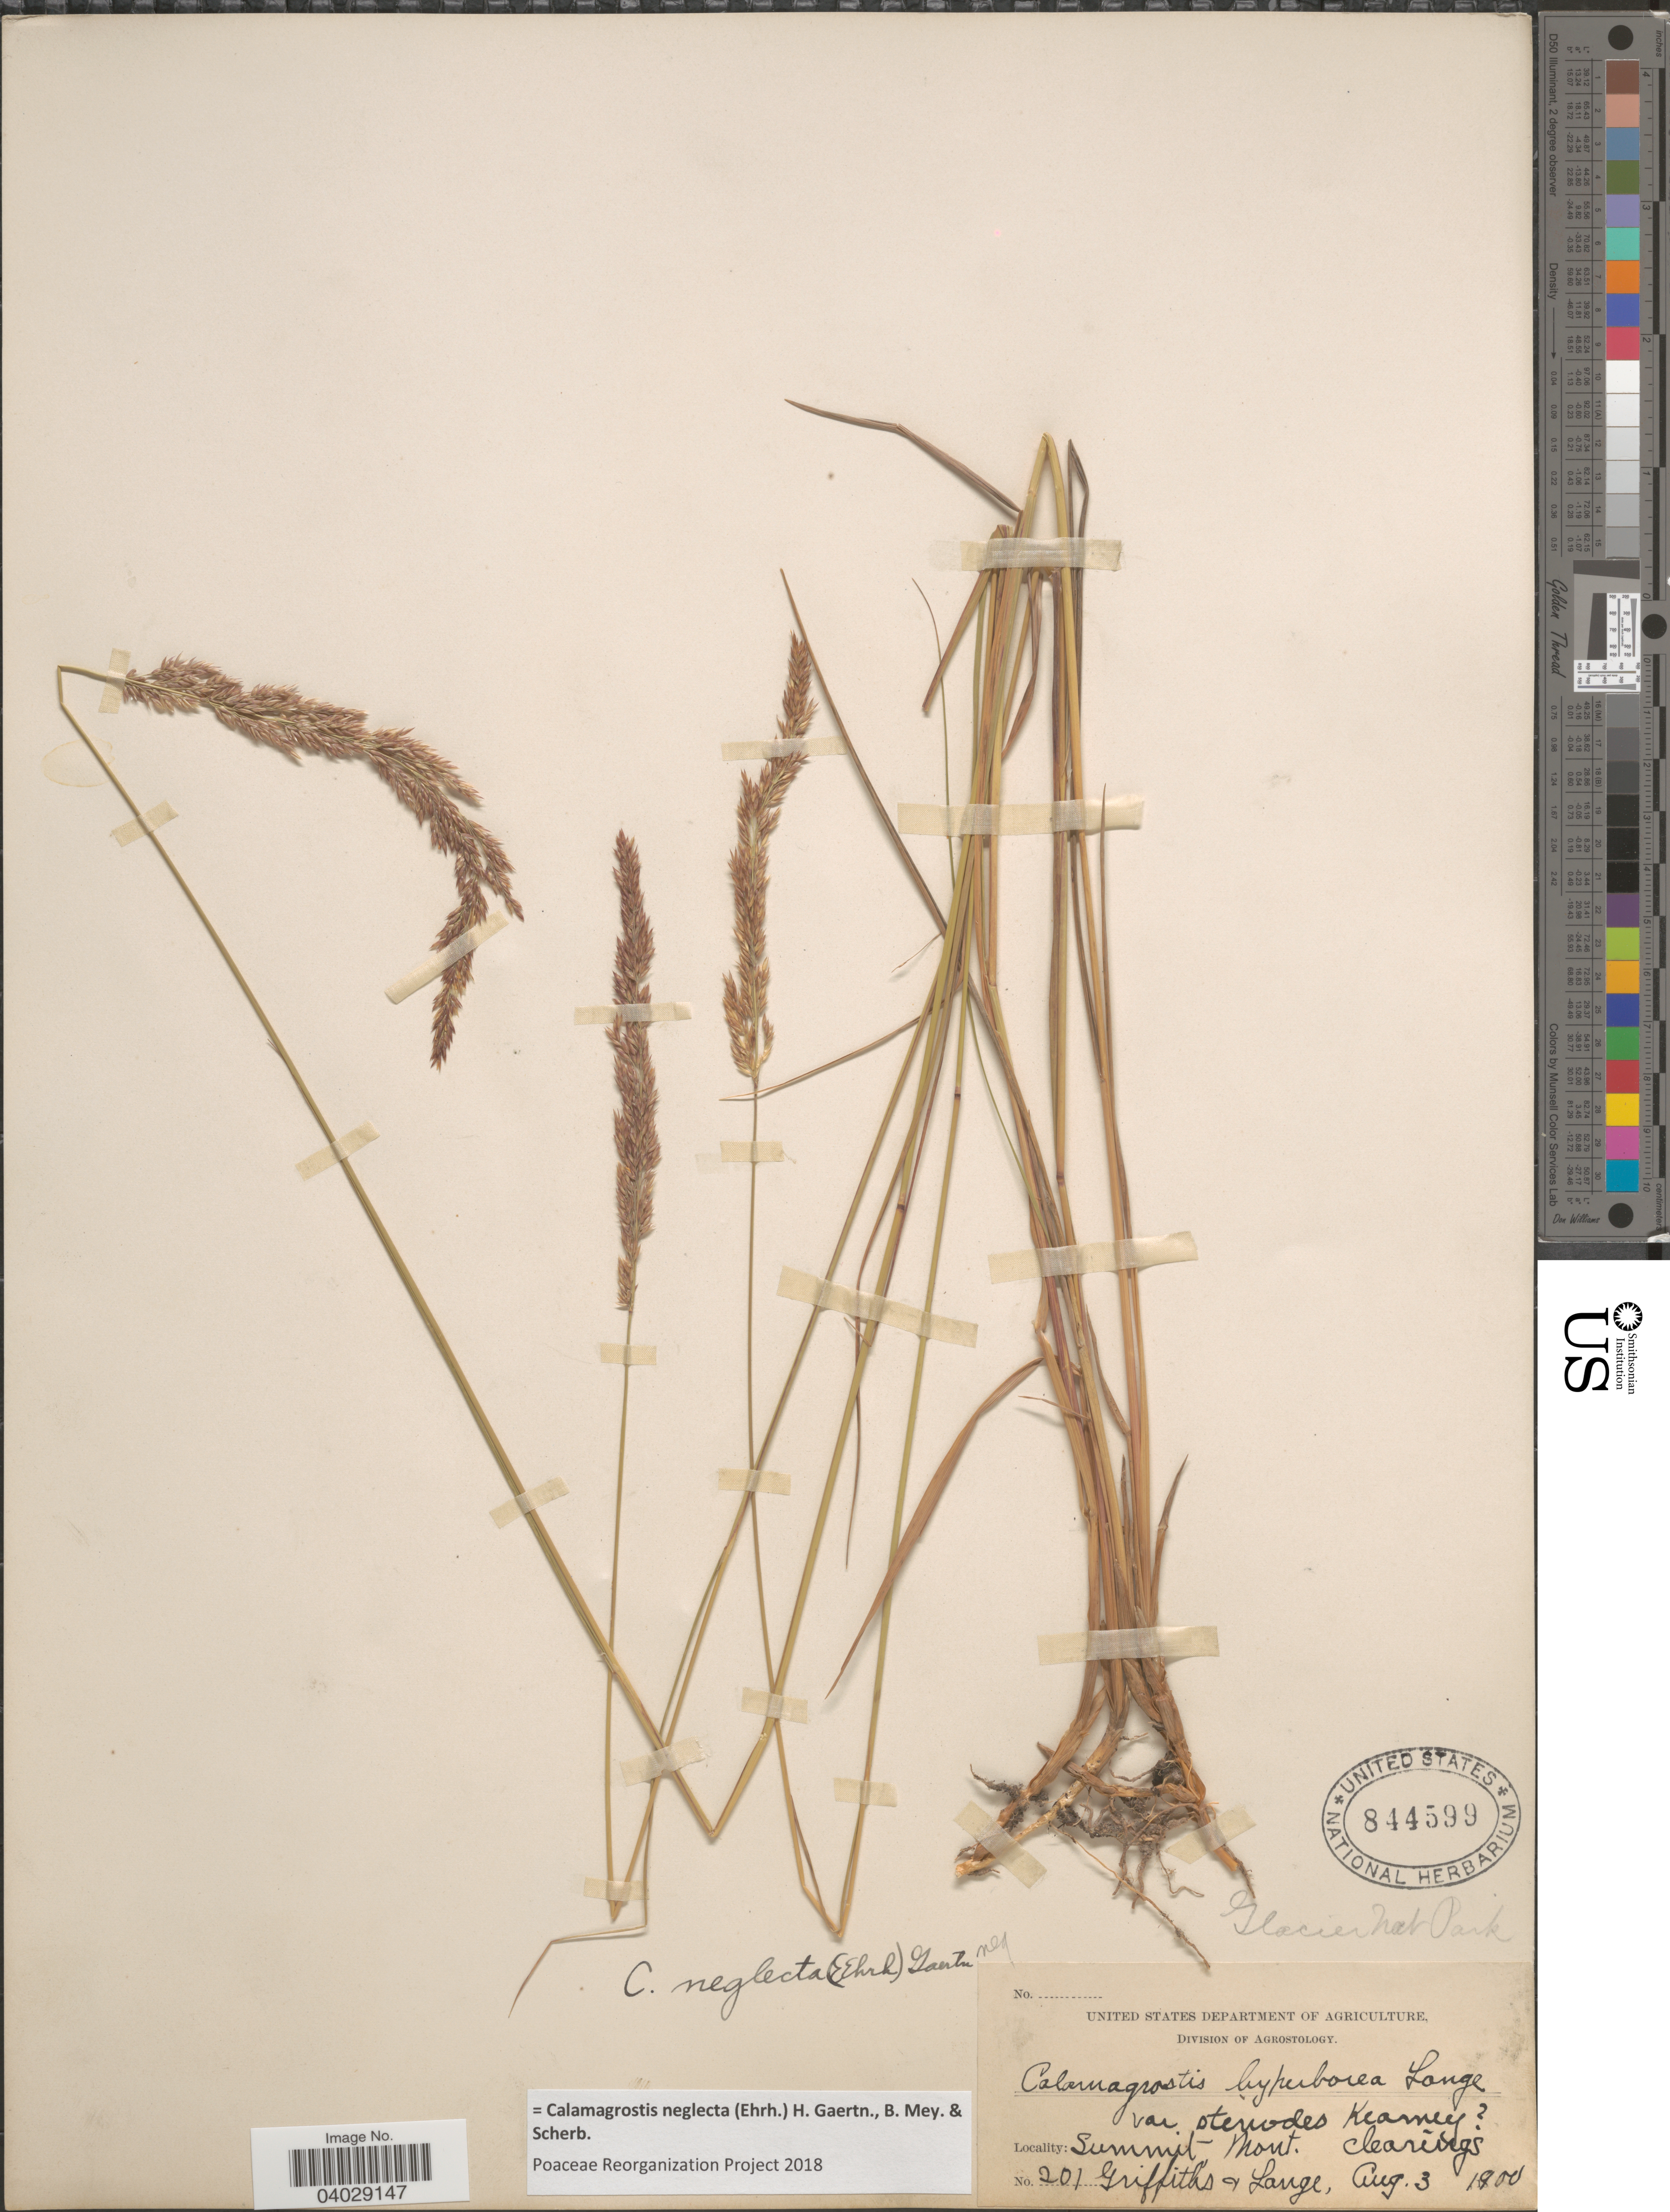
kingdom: Plantae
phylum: Tracheophyta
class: Liliopsida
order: Poales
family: Poaceae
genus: Calamagrostis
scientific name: Calamagrostis neglecta (Ehrh.) Gaertner et al.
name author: (Ehrhart) G. Gaertn. et al.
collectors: -- Griffiths & -- Lange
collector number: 201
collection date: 1900-08-03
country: United States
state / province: Montana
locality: Glacier Nat Park. Summit.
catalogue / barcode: US 844599